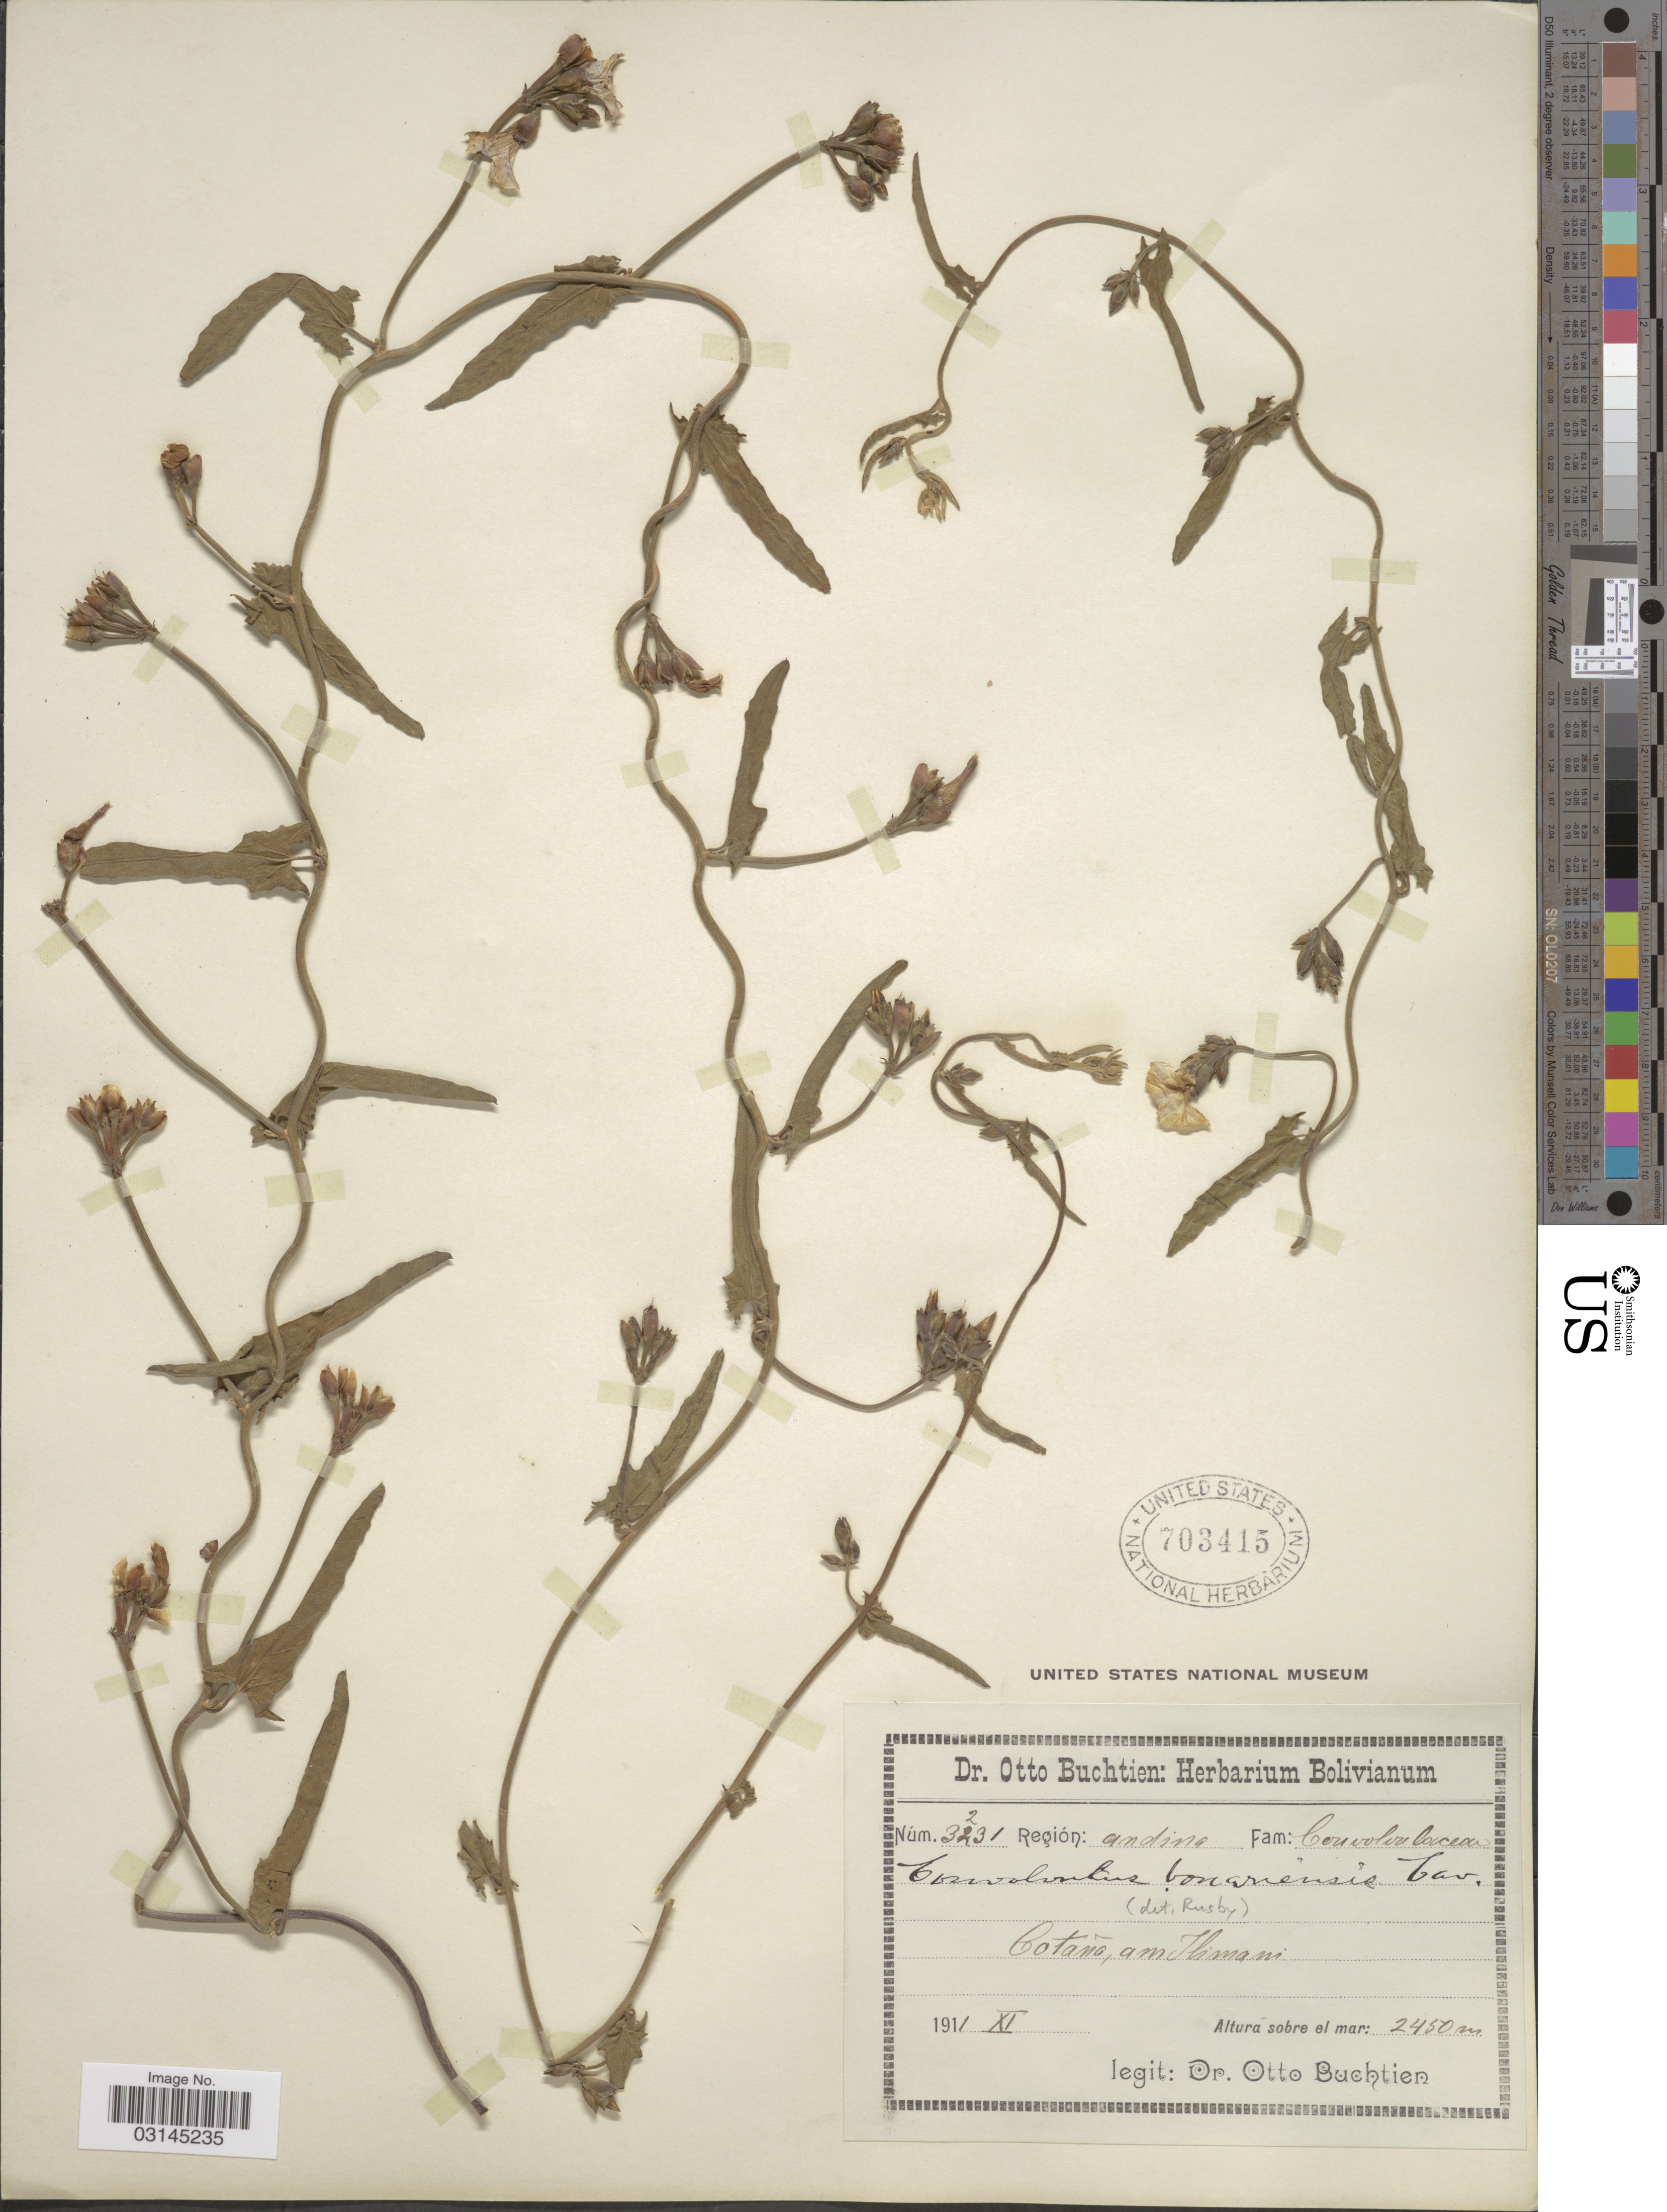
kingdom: Plantae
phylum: Tracheophyta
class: Magnoliopsida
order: Solanales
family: Convolvulaceae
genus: Convolvulus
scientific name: Convolvulus crenatifolius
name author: Ruiz & Pav.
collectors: O. Buchtien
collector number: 3231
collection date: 1911-11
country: Bolivia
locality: Región: andina. Cotaña, am Ilimani.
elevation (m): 2450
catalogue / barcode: US 703415